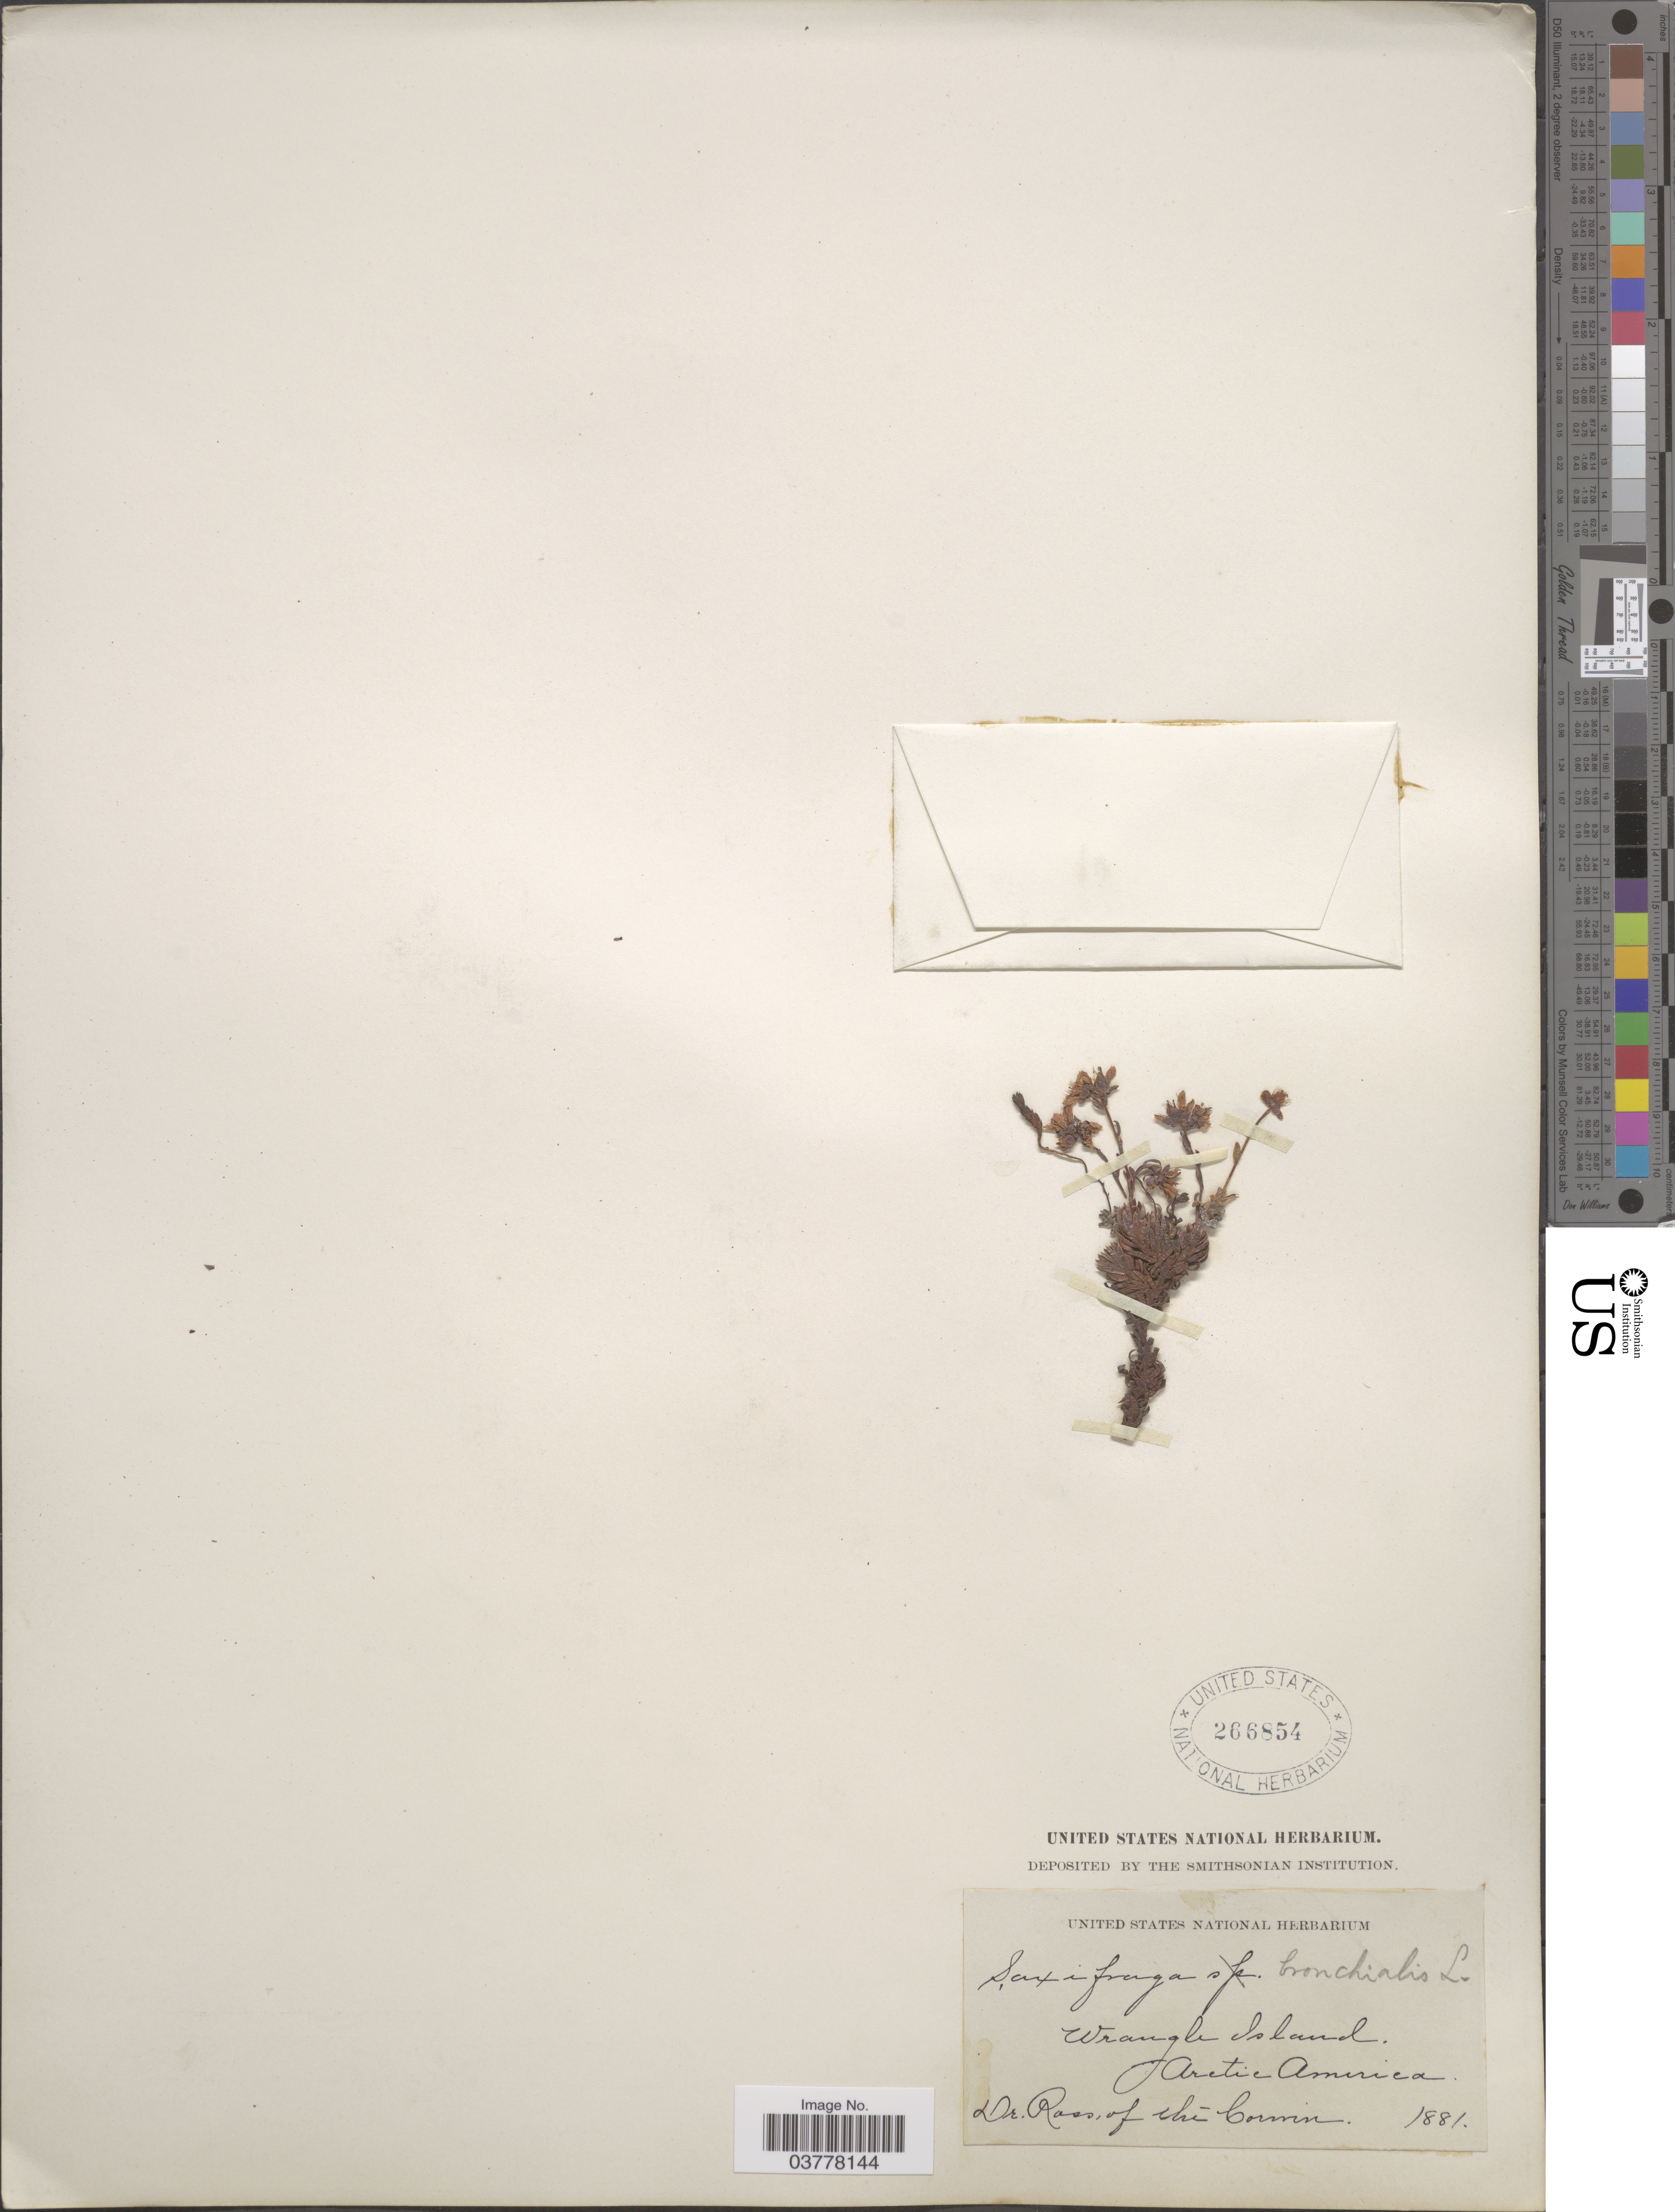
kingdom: Plantae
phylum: Tracheophyta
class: Magnoliopsida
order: Saxifragales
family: Saxifragaceae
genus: Saxifraga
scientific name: Saxifraga bronchialis subsp. funstonii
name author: (Small) Hultén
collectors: Ross of the Corwin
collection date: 1881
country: Russian Federation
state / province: Chukotka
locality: Wrangle Island. Arctic America.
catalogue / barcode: US 266854